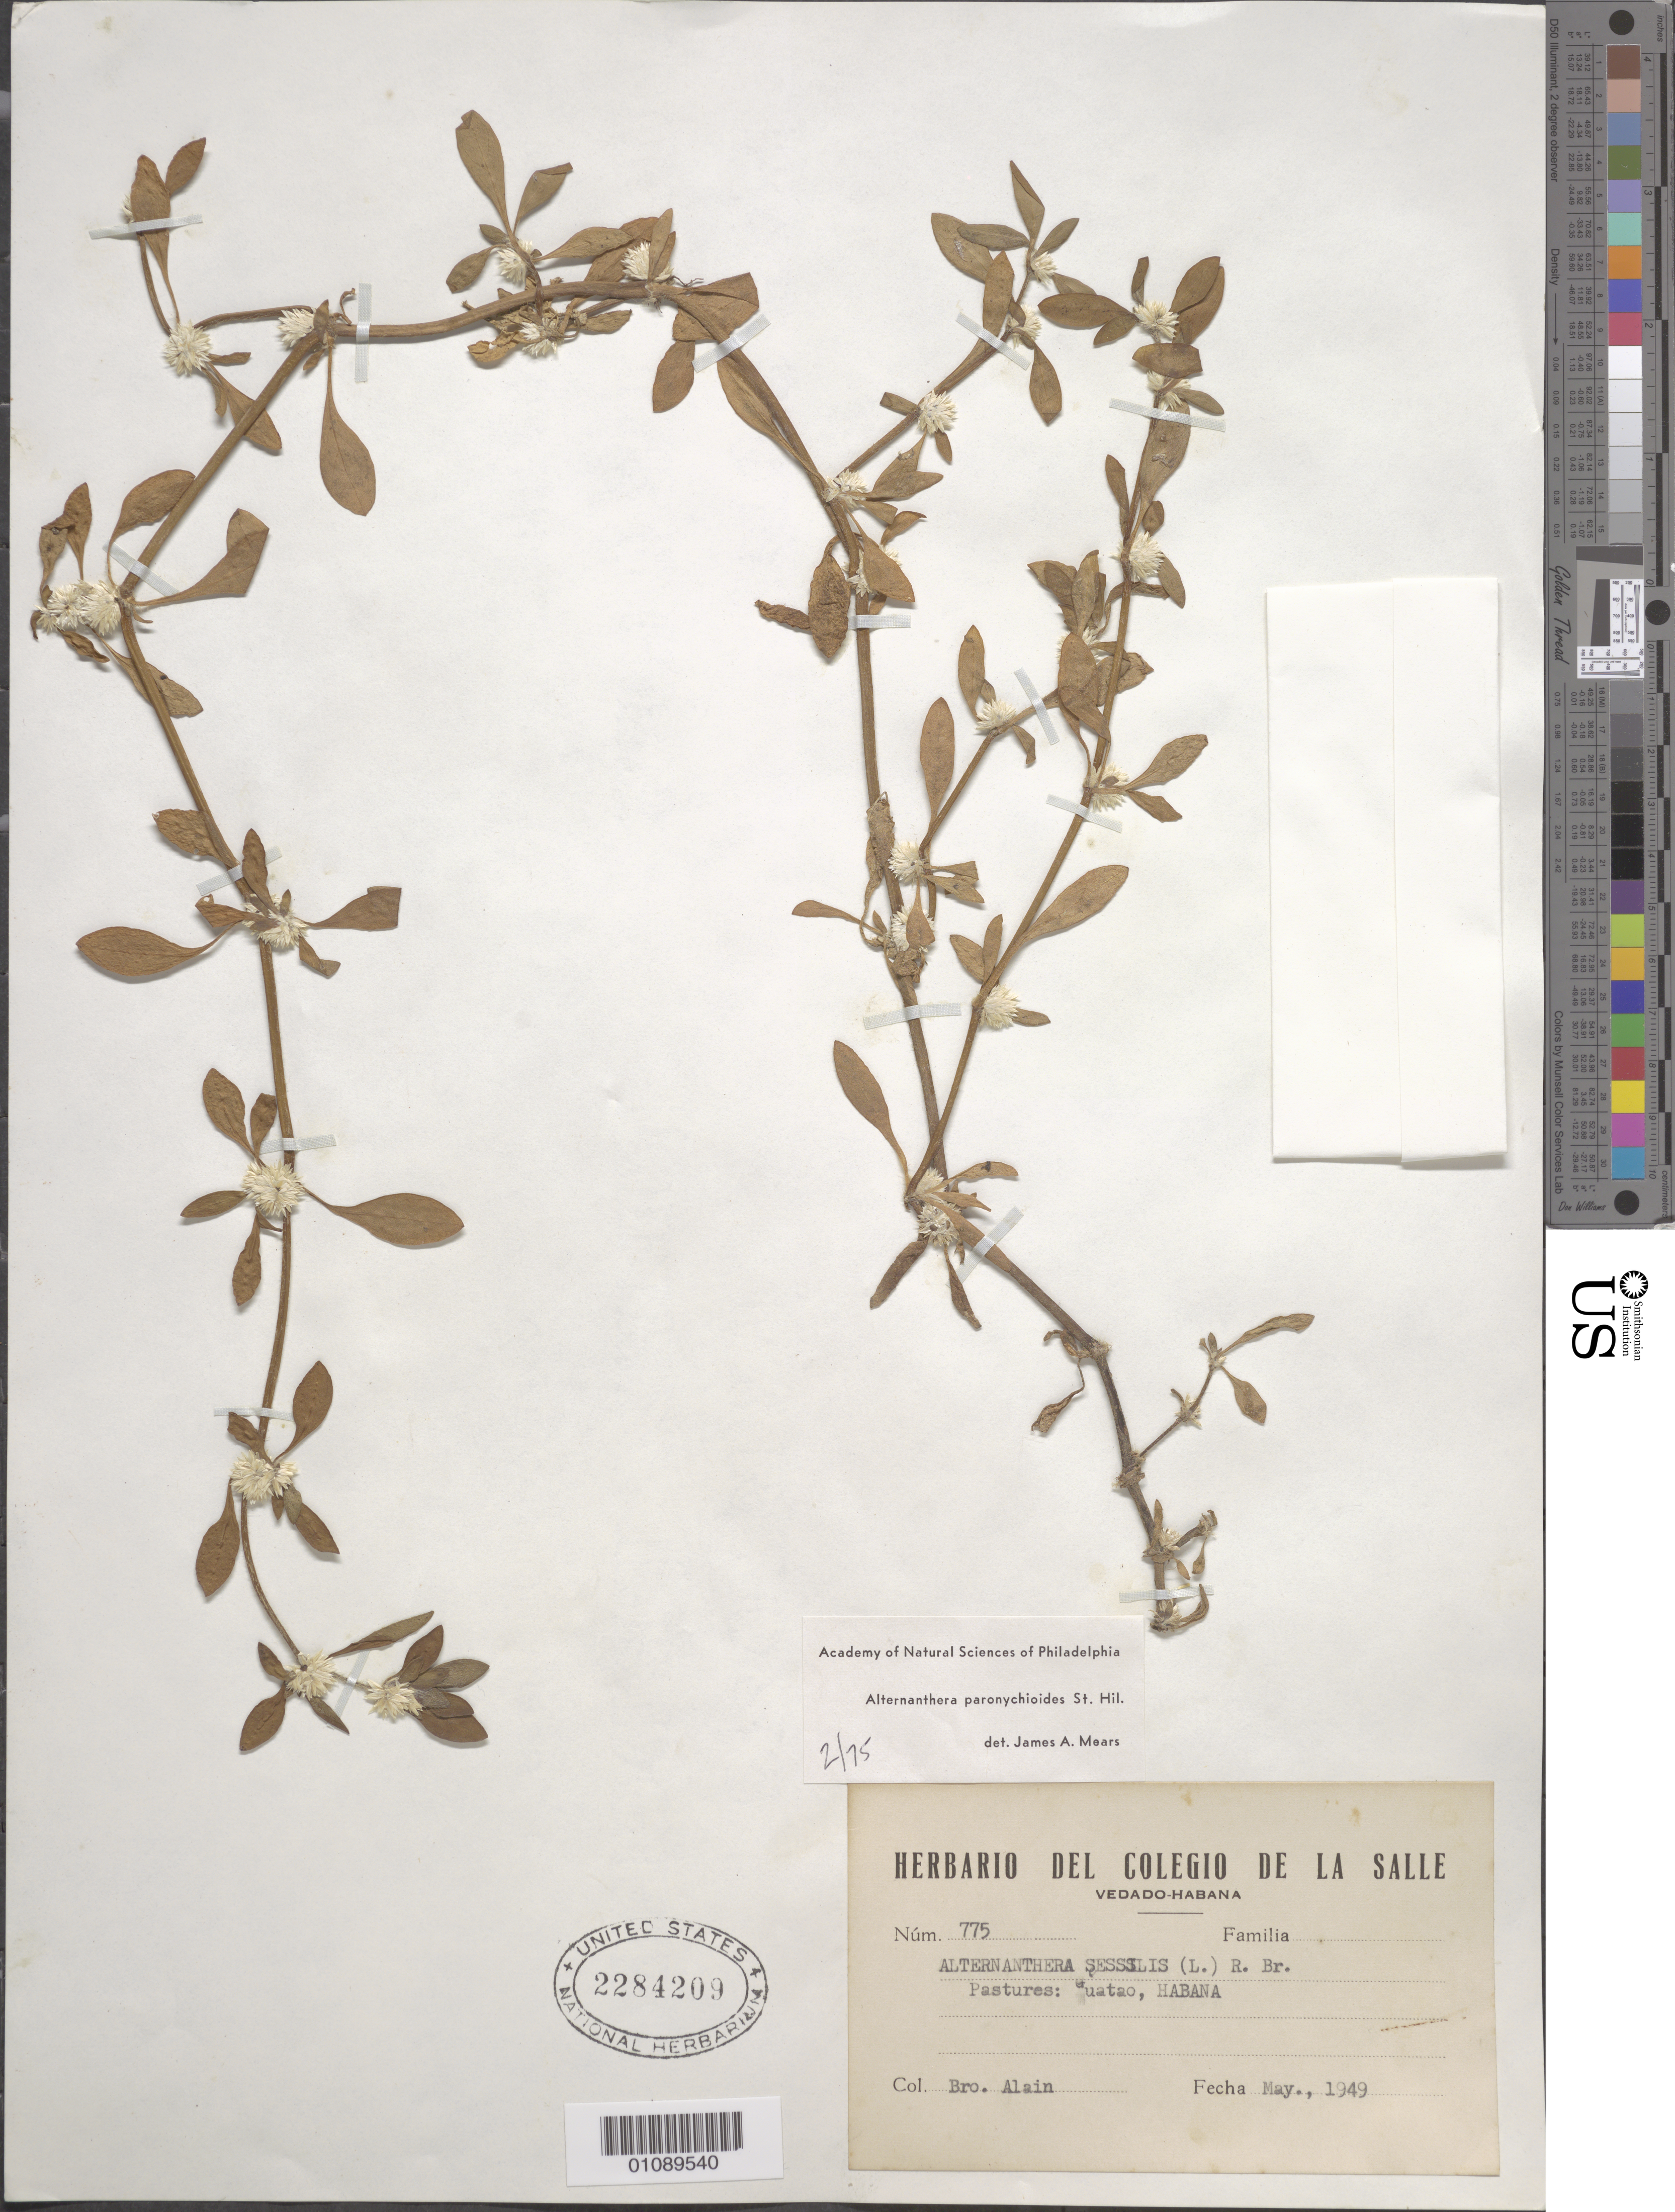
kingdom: Plantae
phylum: Tracheophyta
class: Magnoliopsida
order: Caryophyllales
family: Amaranthaceae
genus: Alternanthera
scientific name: Alternanthera paronychioides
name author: A. St.-Hil.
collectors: A. H. Liogier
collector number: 775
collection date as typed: May 1949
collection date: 1949-05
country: Cuba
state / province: La Habana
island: Cuba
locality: Guatao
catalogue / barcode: US 2284209